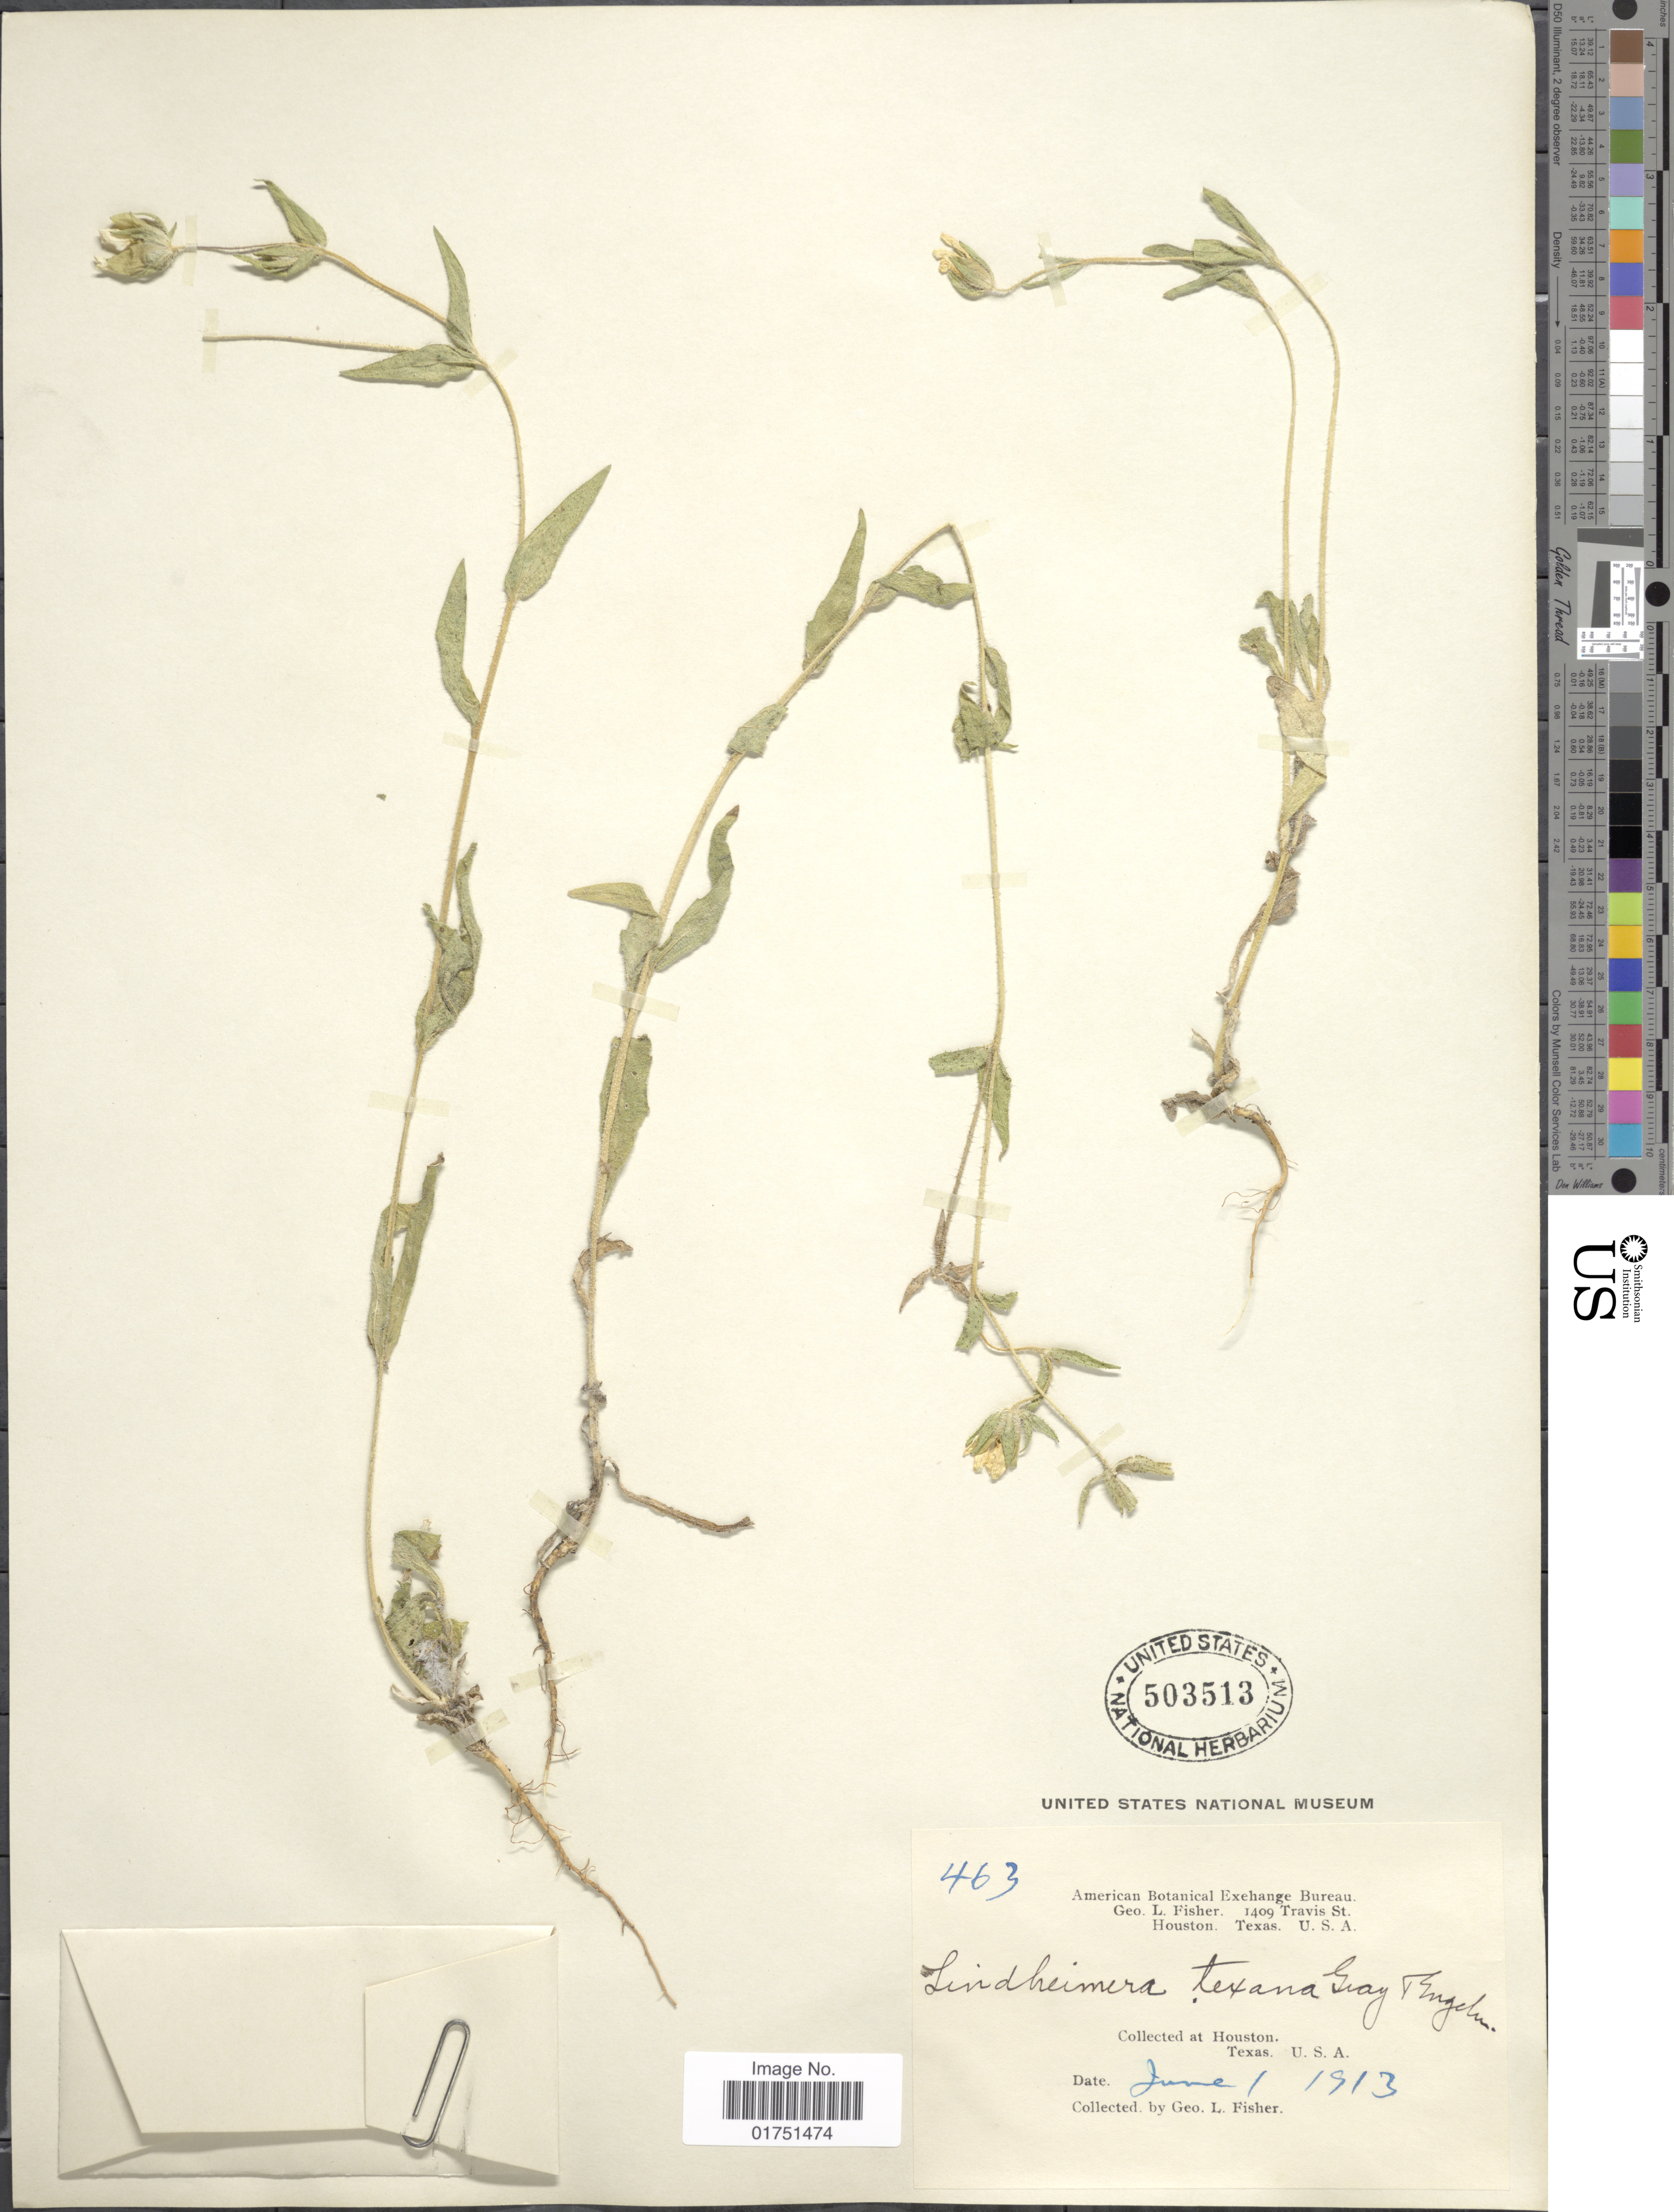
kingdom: Plantae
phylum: Tracheophyta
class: Magnoliopsida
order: Asterales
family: Asteraceae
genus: Lindheimera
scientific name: Lindheimera texana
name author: A. Gray & Engelm. in A. Gray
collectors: G. L. Fisher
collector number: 463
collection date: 1913-06-01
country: United States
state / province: Texas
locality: Houston, Texas, U.S.A.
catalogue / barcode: US 503513